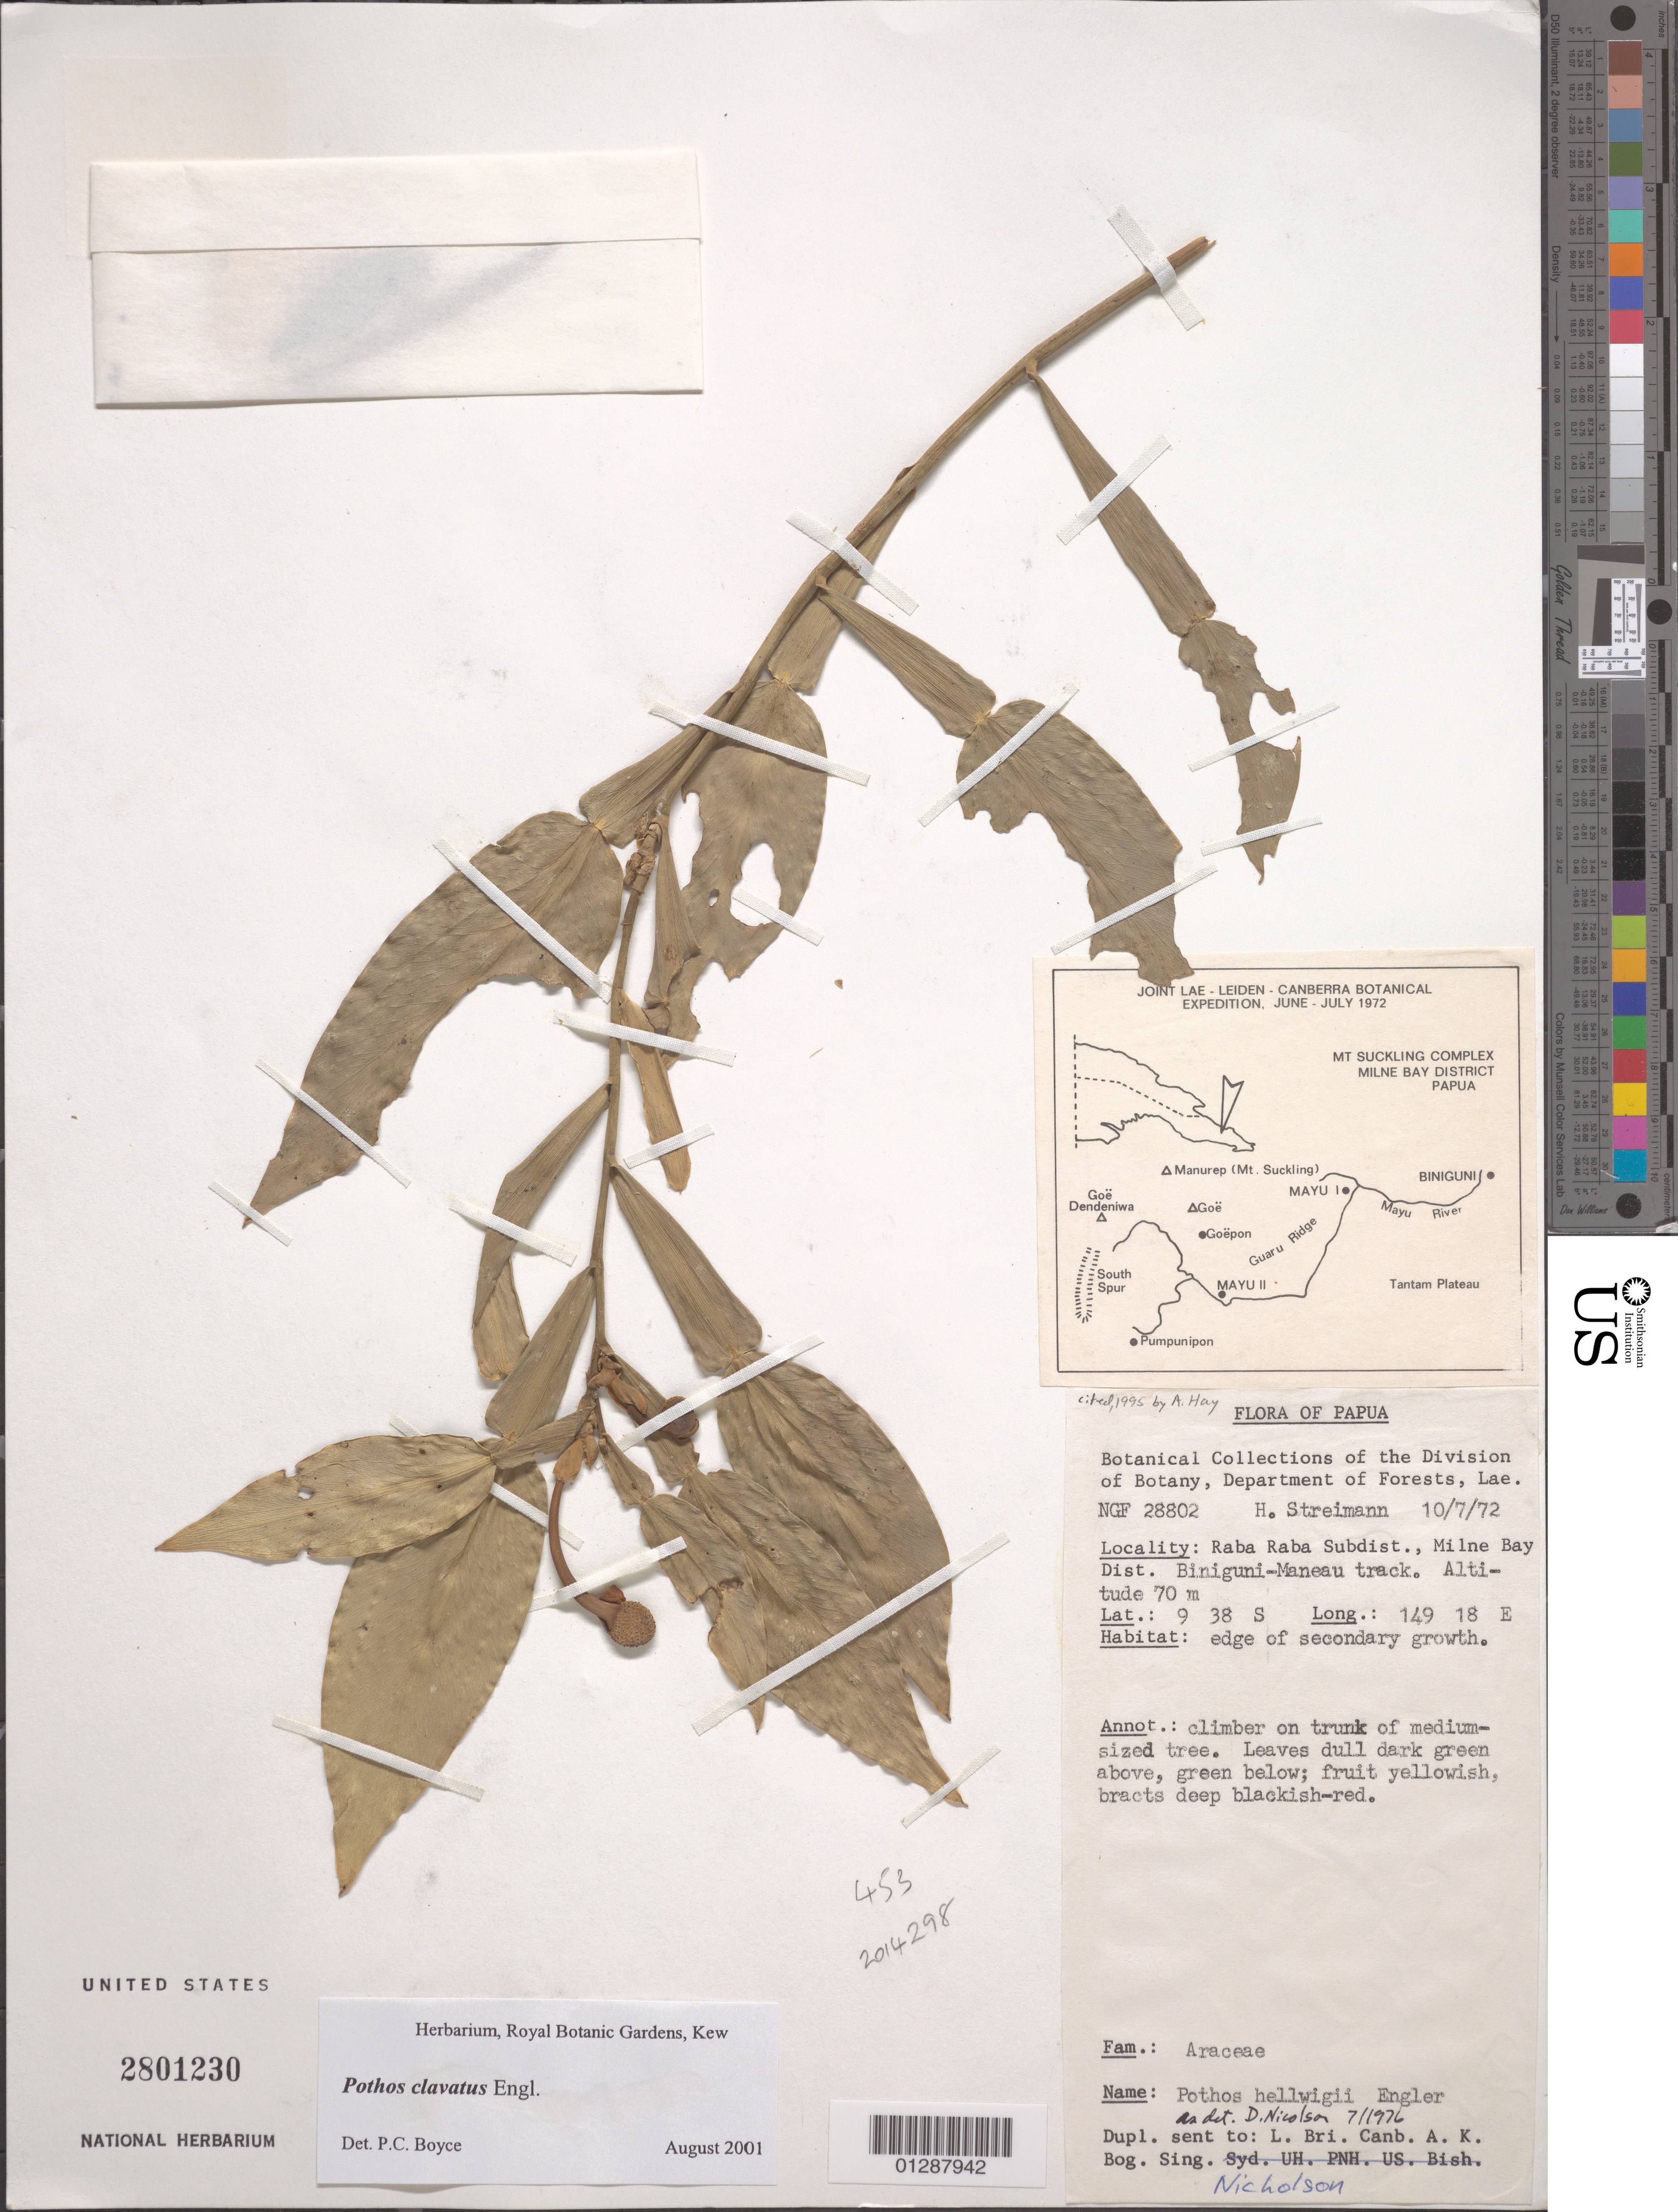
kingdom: Plantae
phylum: Tracheophyta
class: Liliopsida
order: Alismatales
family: Araceae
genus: Pothos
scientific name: Pothos clavatus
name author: Engl.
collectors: H. Streimann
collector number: NGF 28802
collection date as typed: Transcribed d/m/y: 10/7/72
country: Papua New Guinea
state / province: Milne Bay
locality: Raba Raba Subdist., Milne Bay Dist. Biniguni-Maneau track.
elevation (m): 70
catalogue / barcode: US 2801230